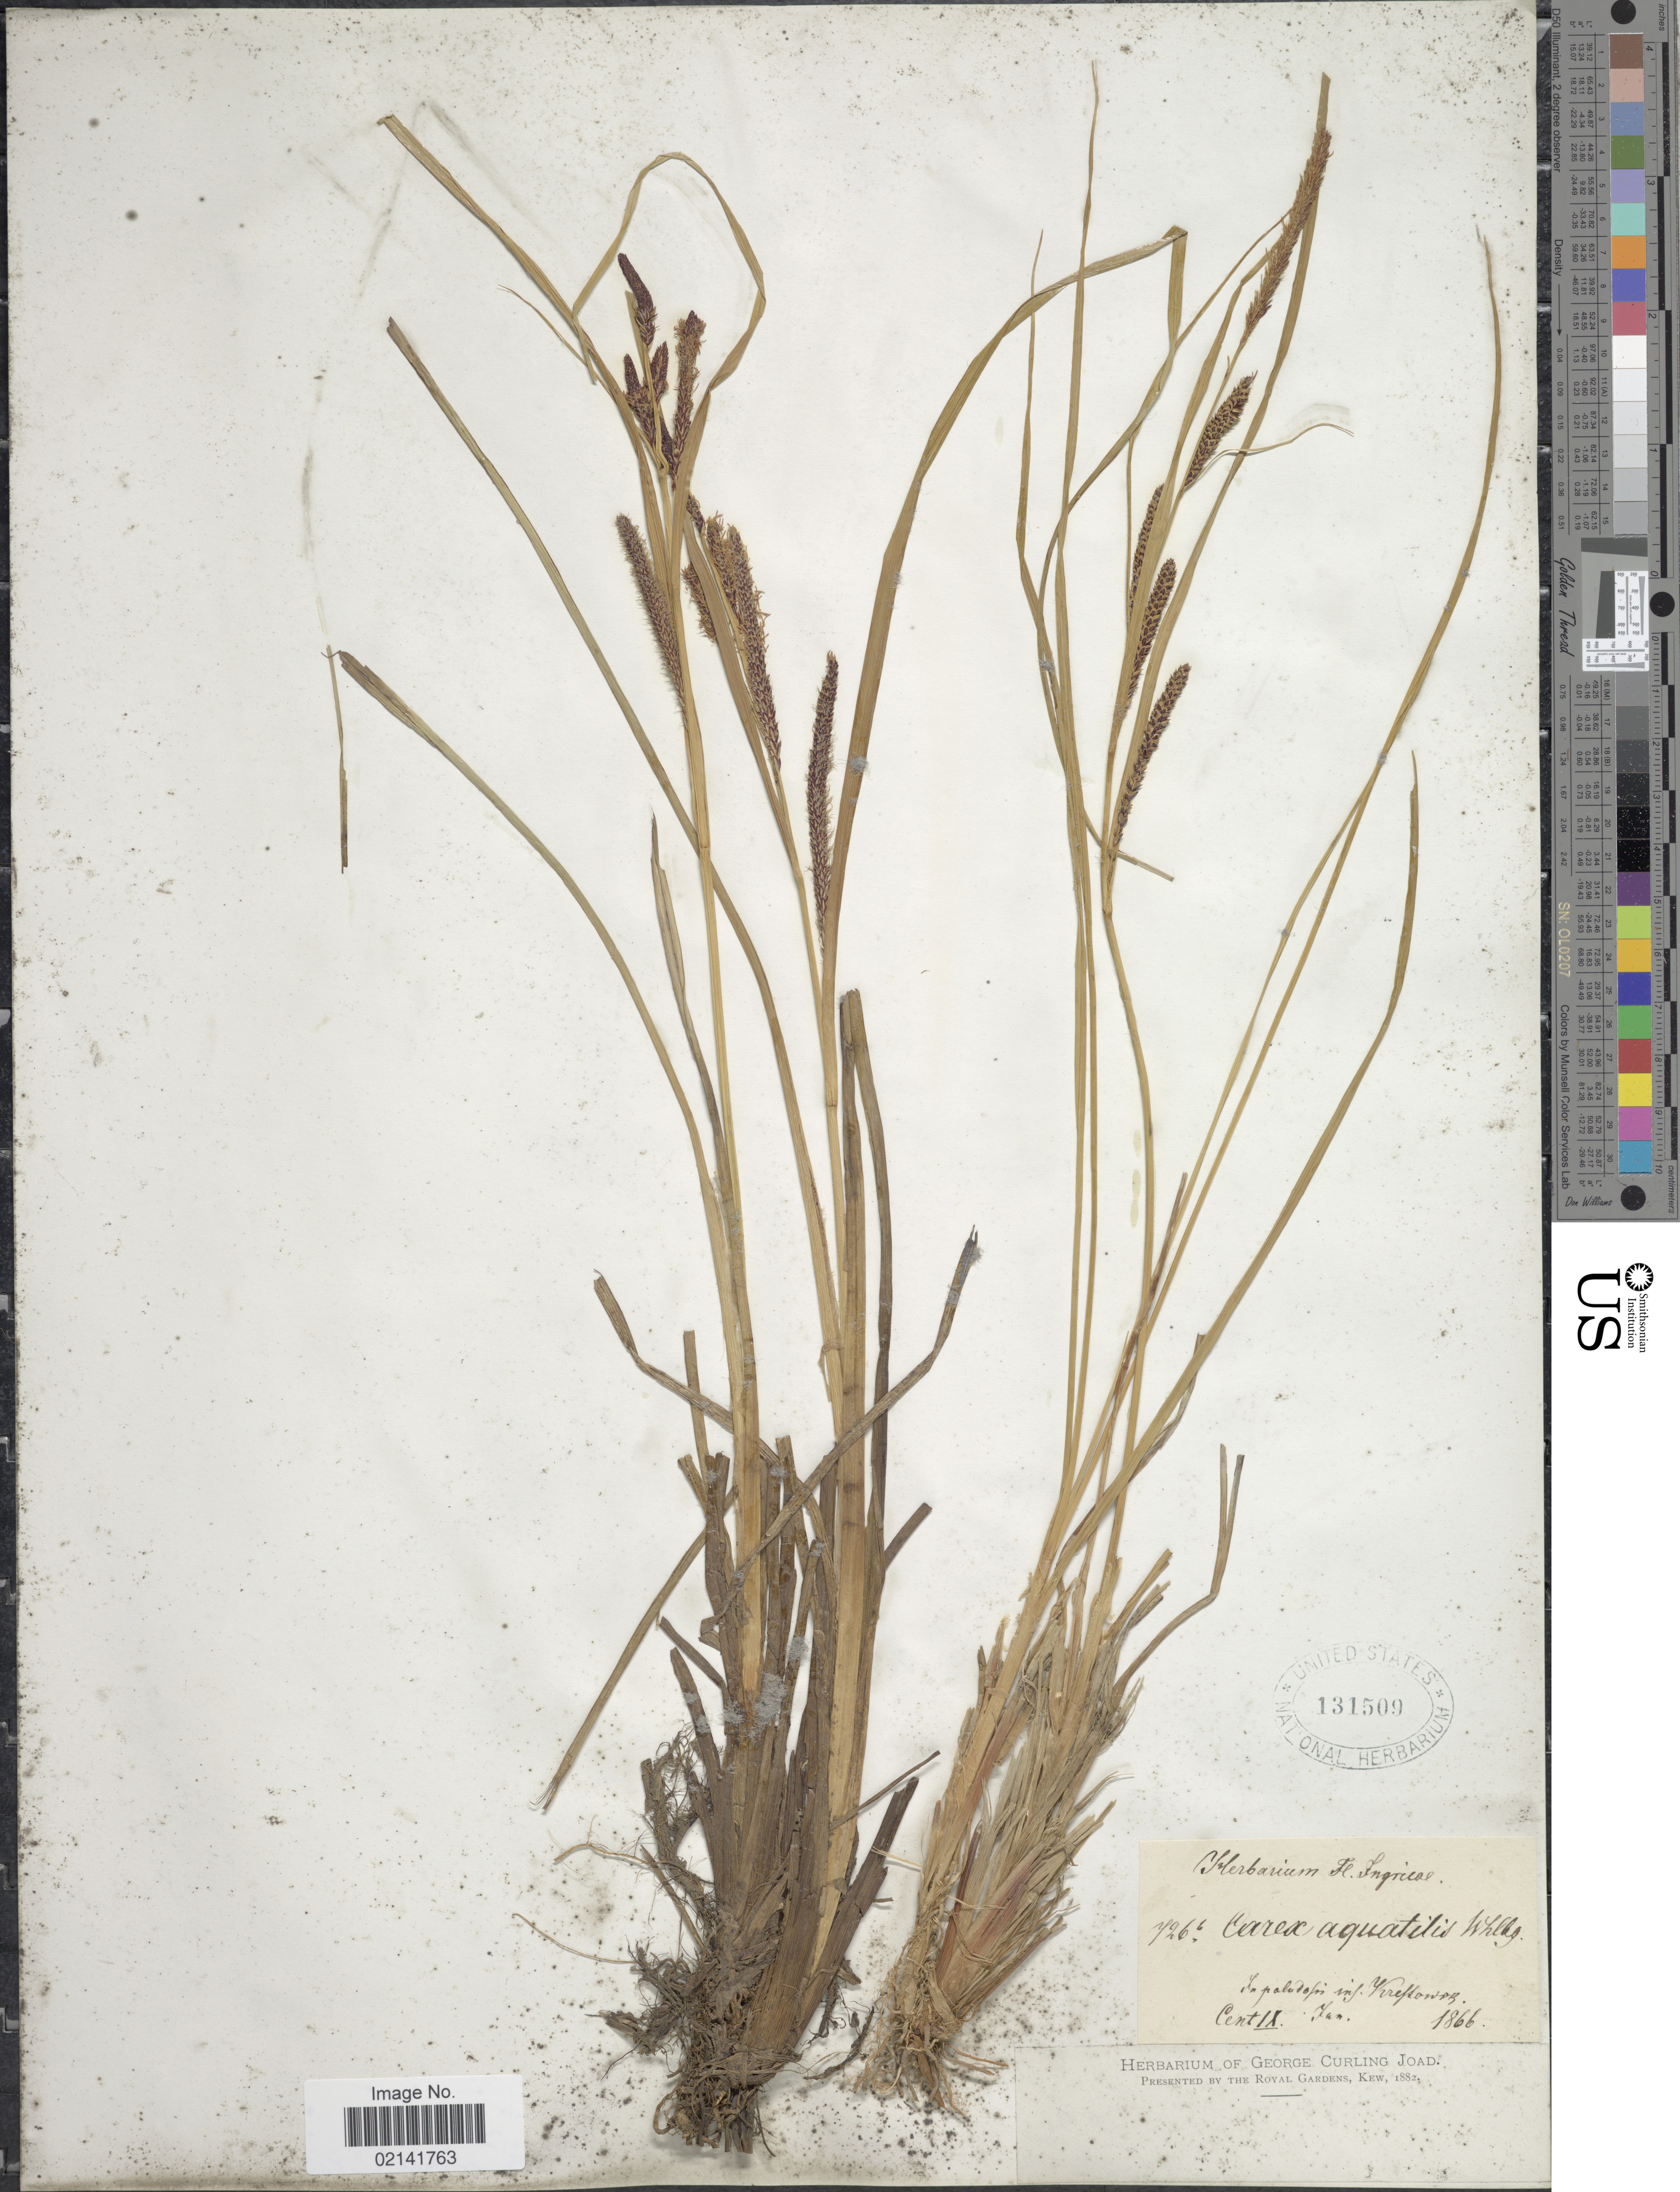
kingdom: Plantae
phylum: Tracheophyta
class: Liliopsida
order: Poales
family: Cyperaceae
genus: Carex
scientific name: Carex aquatilis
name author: Wahlenb.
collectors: Herbarium Florae Ingricae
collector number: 726c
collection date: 1866-09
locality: In paludosis inf. Kressownes [interpreted]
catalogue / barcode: US 131509